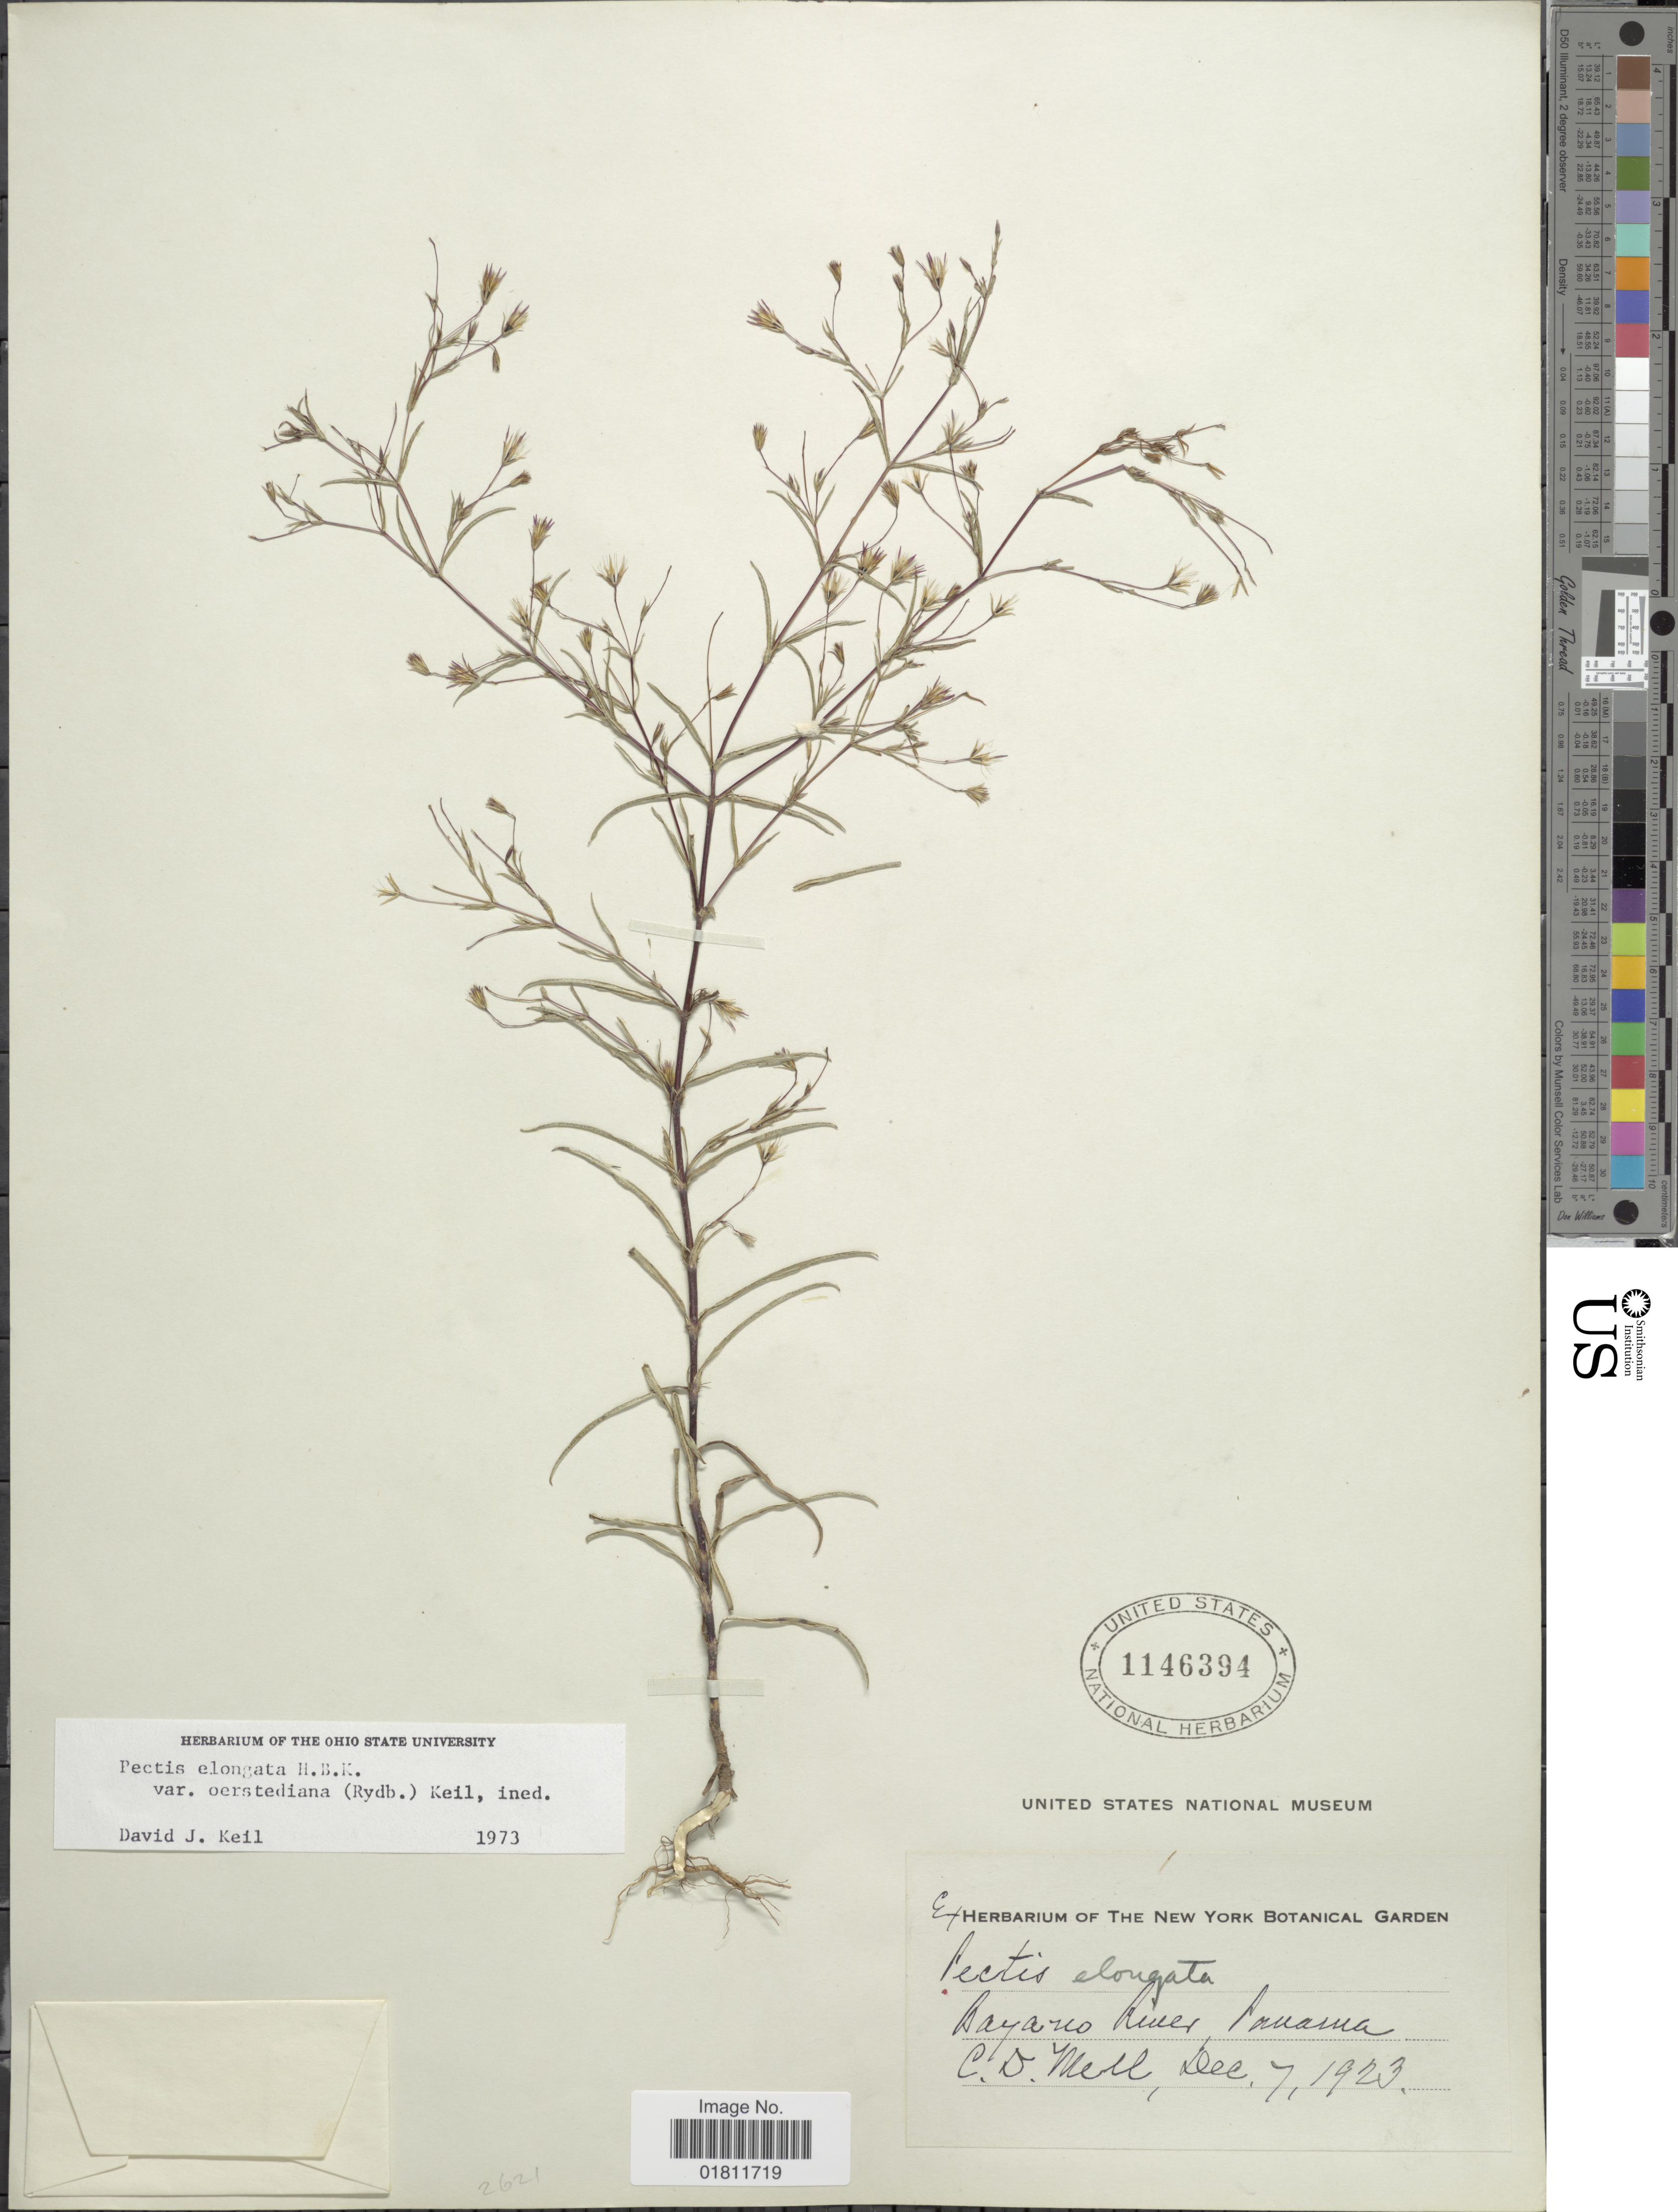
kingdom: Plantae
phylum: Tracheophyta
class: Magnoliopsida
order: Asterales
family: Asteraceae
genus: Pectis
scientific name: Pectis elongata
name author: Kunth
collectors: C. D. Mell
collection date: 1923-12-07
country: Panama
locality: Bayano River. Panama.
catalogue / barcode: US 1146394